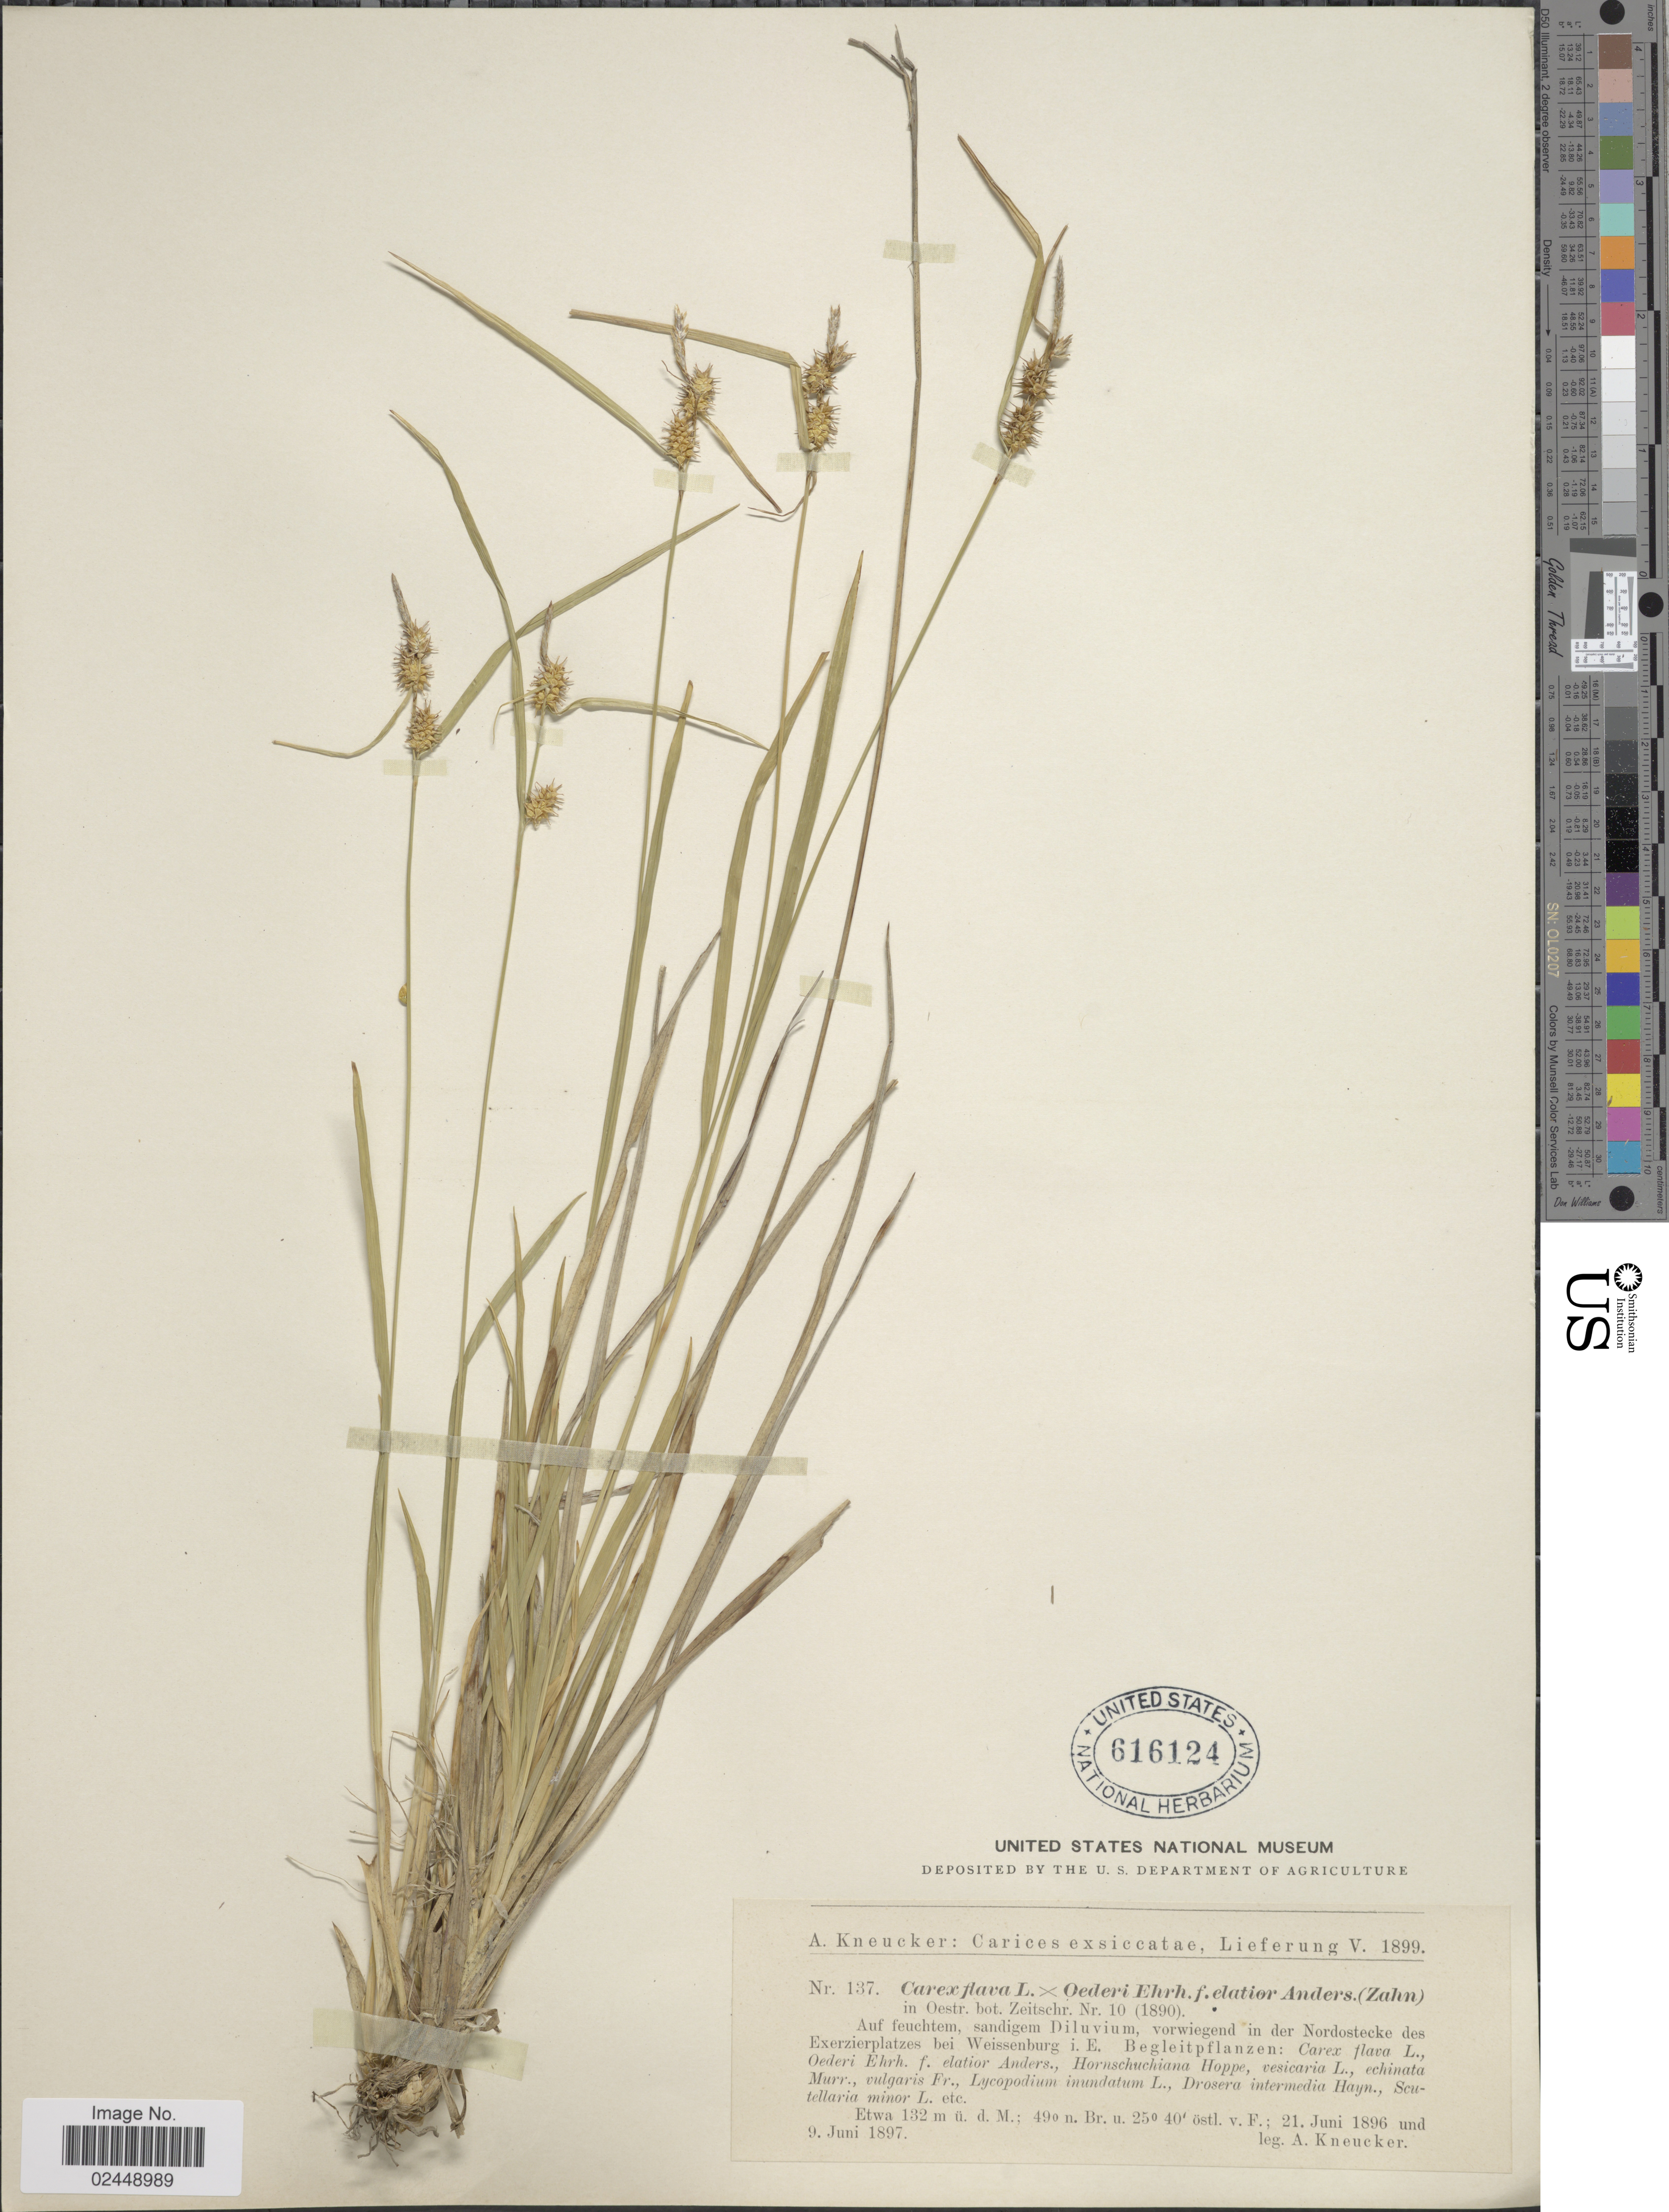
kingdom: Plantae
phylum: Tracheophyta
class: Liliopsida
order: Poales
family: Cyperaceae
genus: Carex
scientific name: Carex flava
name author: L.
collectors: A. Kneucker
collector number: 137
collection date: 1896-06-21/1897-06-09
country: Germany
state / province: Bayern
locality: Auf feuchtem, sandigem Diluvium, vorwiegend in der Nordostecke des Exerzierplatzes bei Weissenburg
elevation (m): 132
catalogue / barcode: US 616124